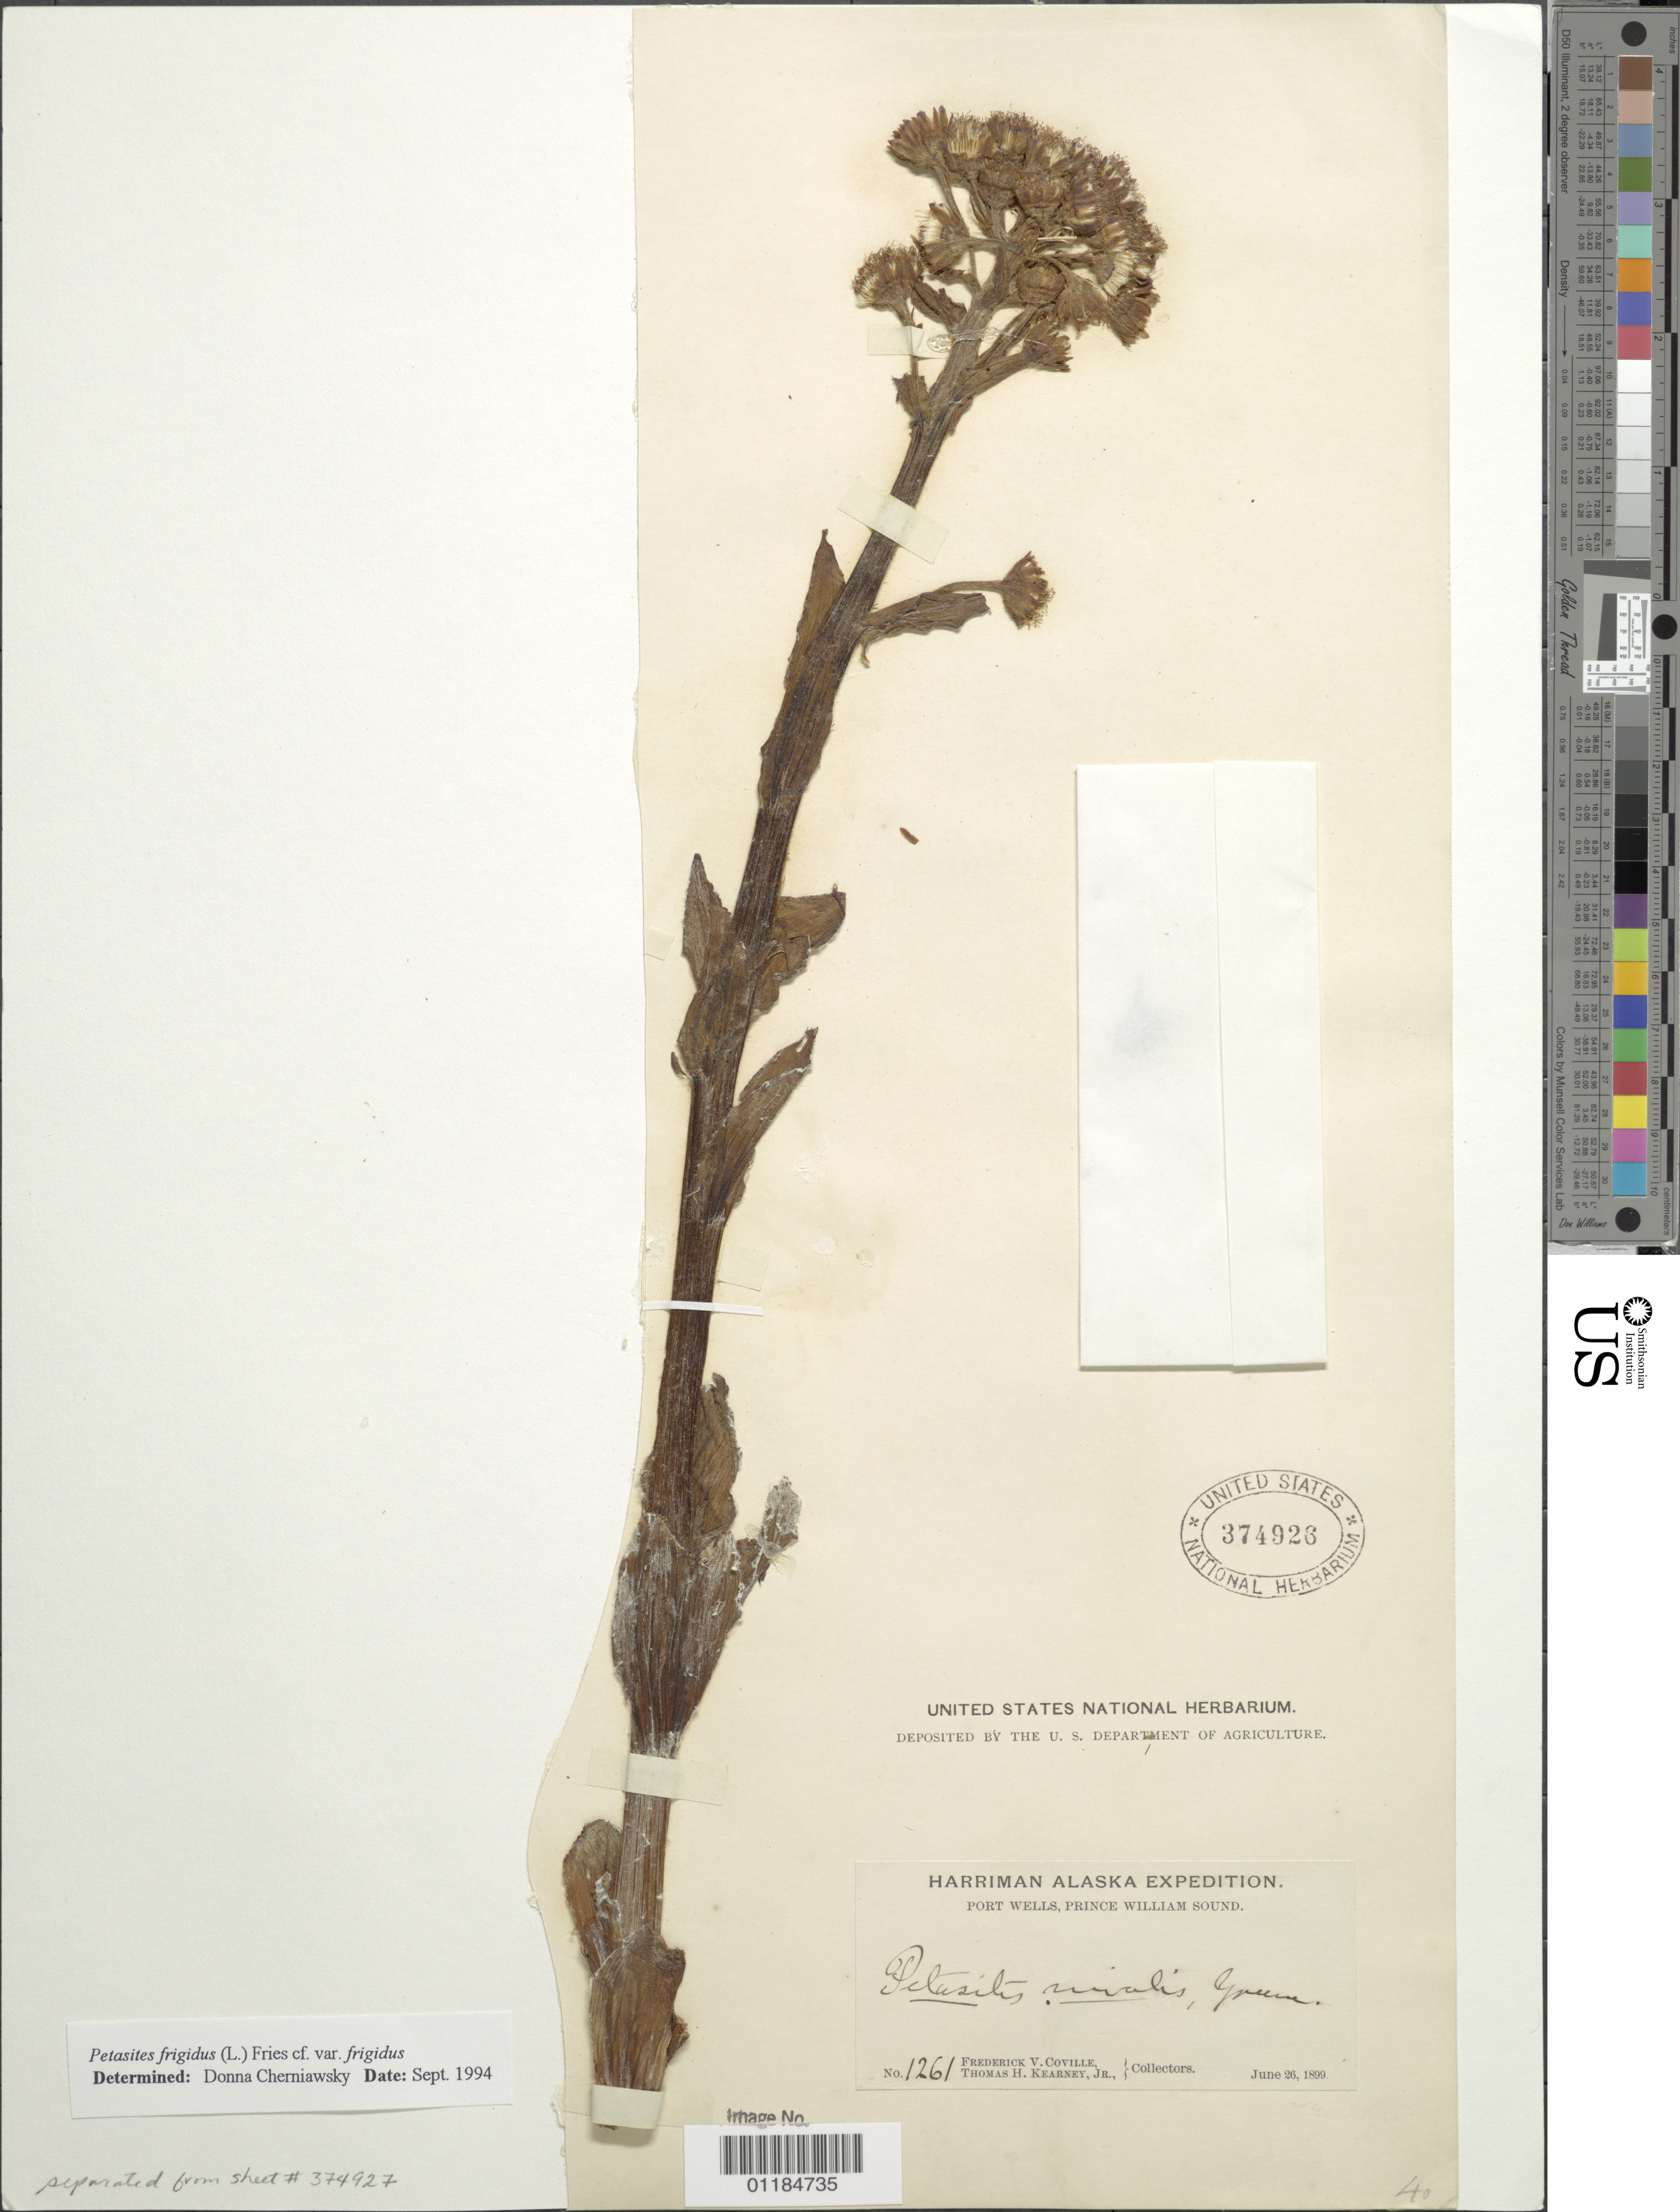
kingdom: Plantae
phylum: Tracheophyta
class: Magnoliopsida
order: Asterales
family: Asteraceae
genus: Petasites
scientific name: Petasites frigidus var. frigidus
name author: (L.) Fr.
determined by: Cherniawsky, Donna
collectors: F. V. Coville & T. H. Kearney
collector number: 1261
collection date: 1899-06-26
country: United States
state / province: Alaska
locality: Port Wells, Prince William Sound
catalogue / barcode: US 374926